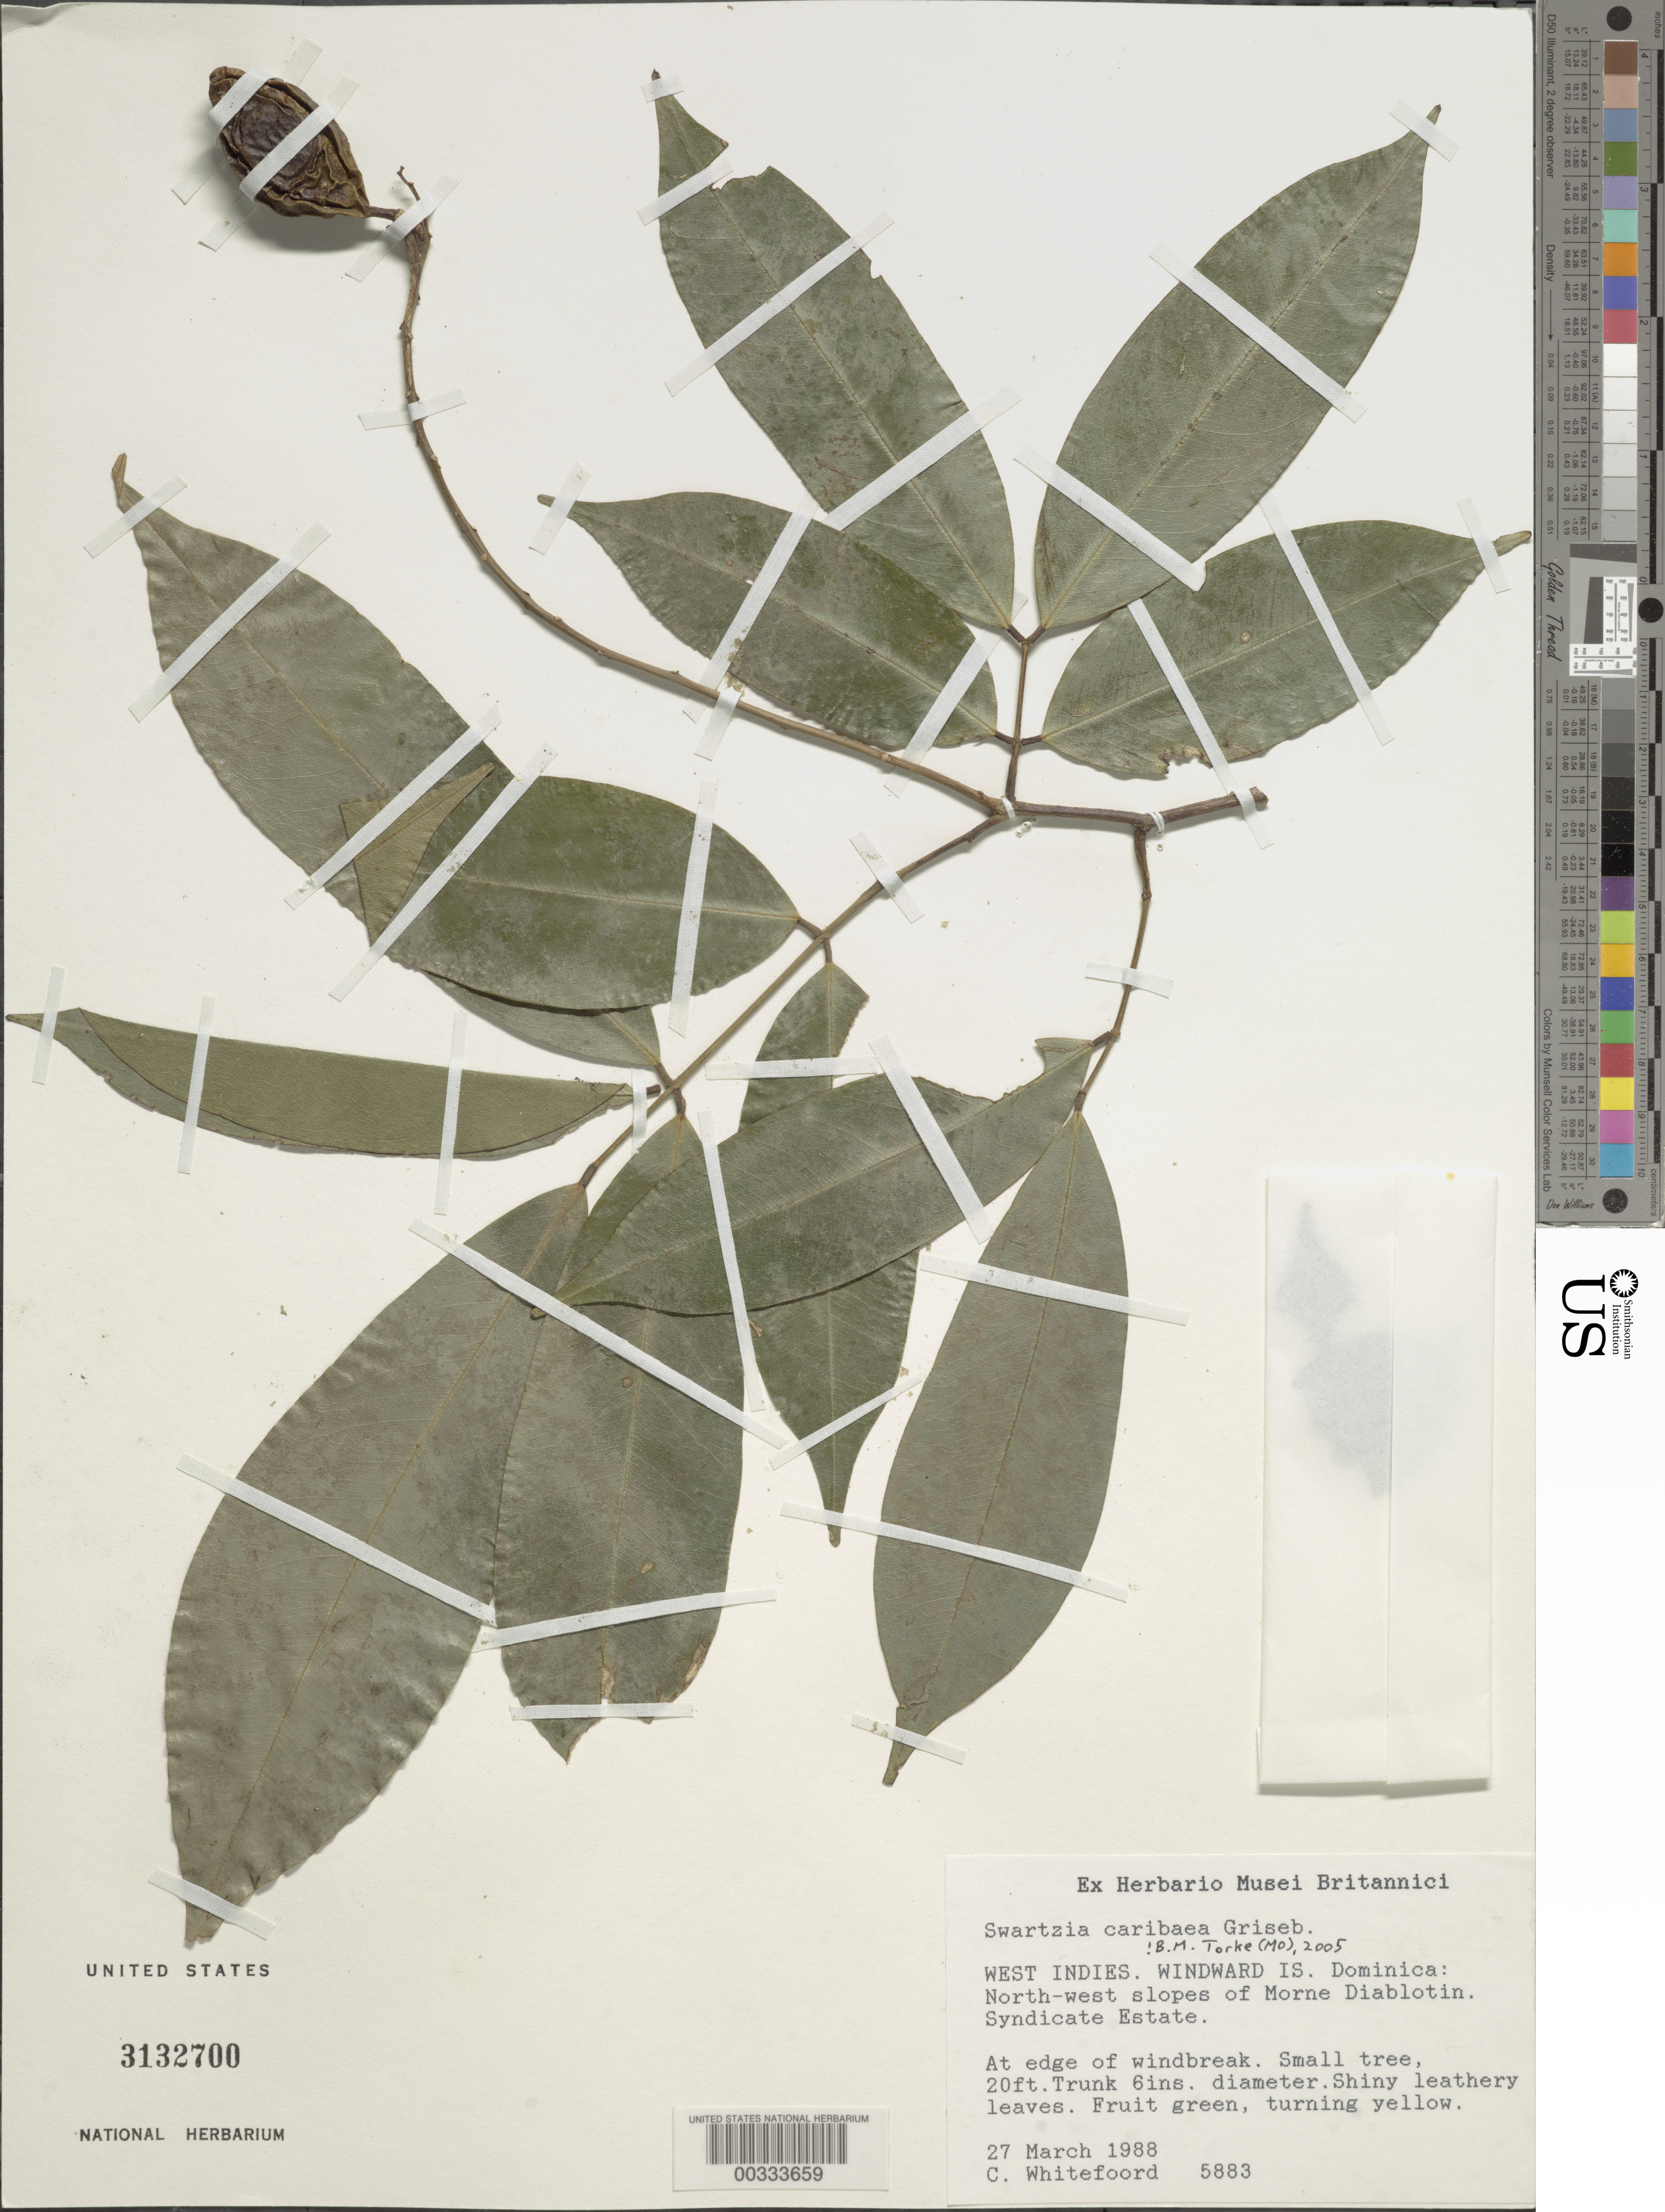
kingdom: Plantae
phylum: Tracheophyta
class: Magnoliopsida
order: Fabales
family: Fabaceae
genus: Swartzia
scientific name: Swartzia caribaea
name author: Griseb.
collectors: C. Whitefoord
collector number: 5883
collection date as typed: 27 Mar 1988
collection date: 1988-03-27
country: Dominica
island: Dominica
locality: Nw slopes of morne diablotin; syndicate estate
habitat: At edge of windbreak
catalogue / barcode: US 3132700